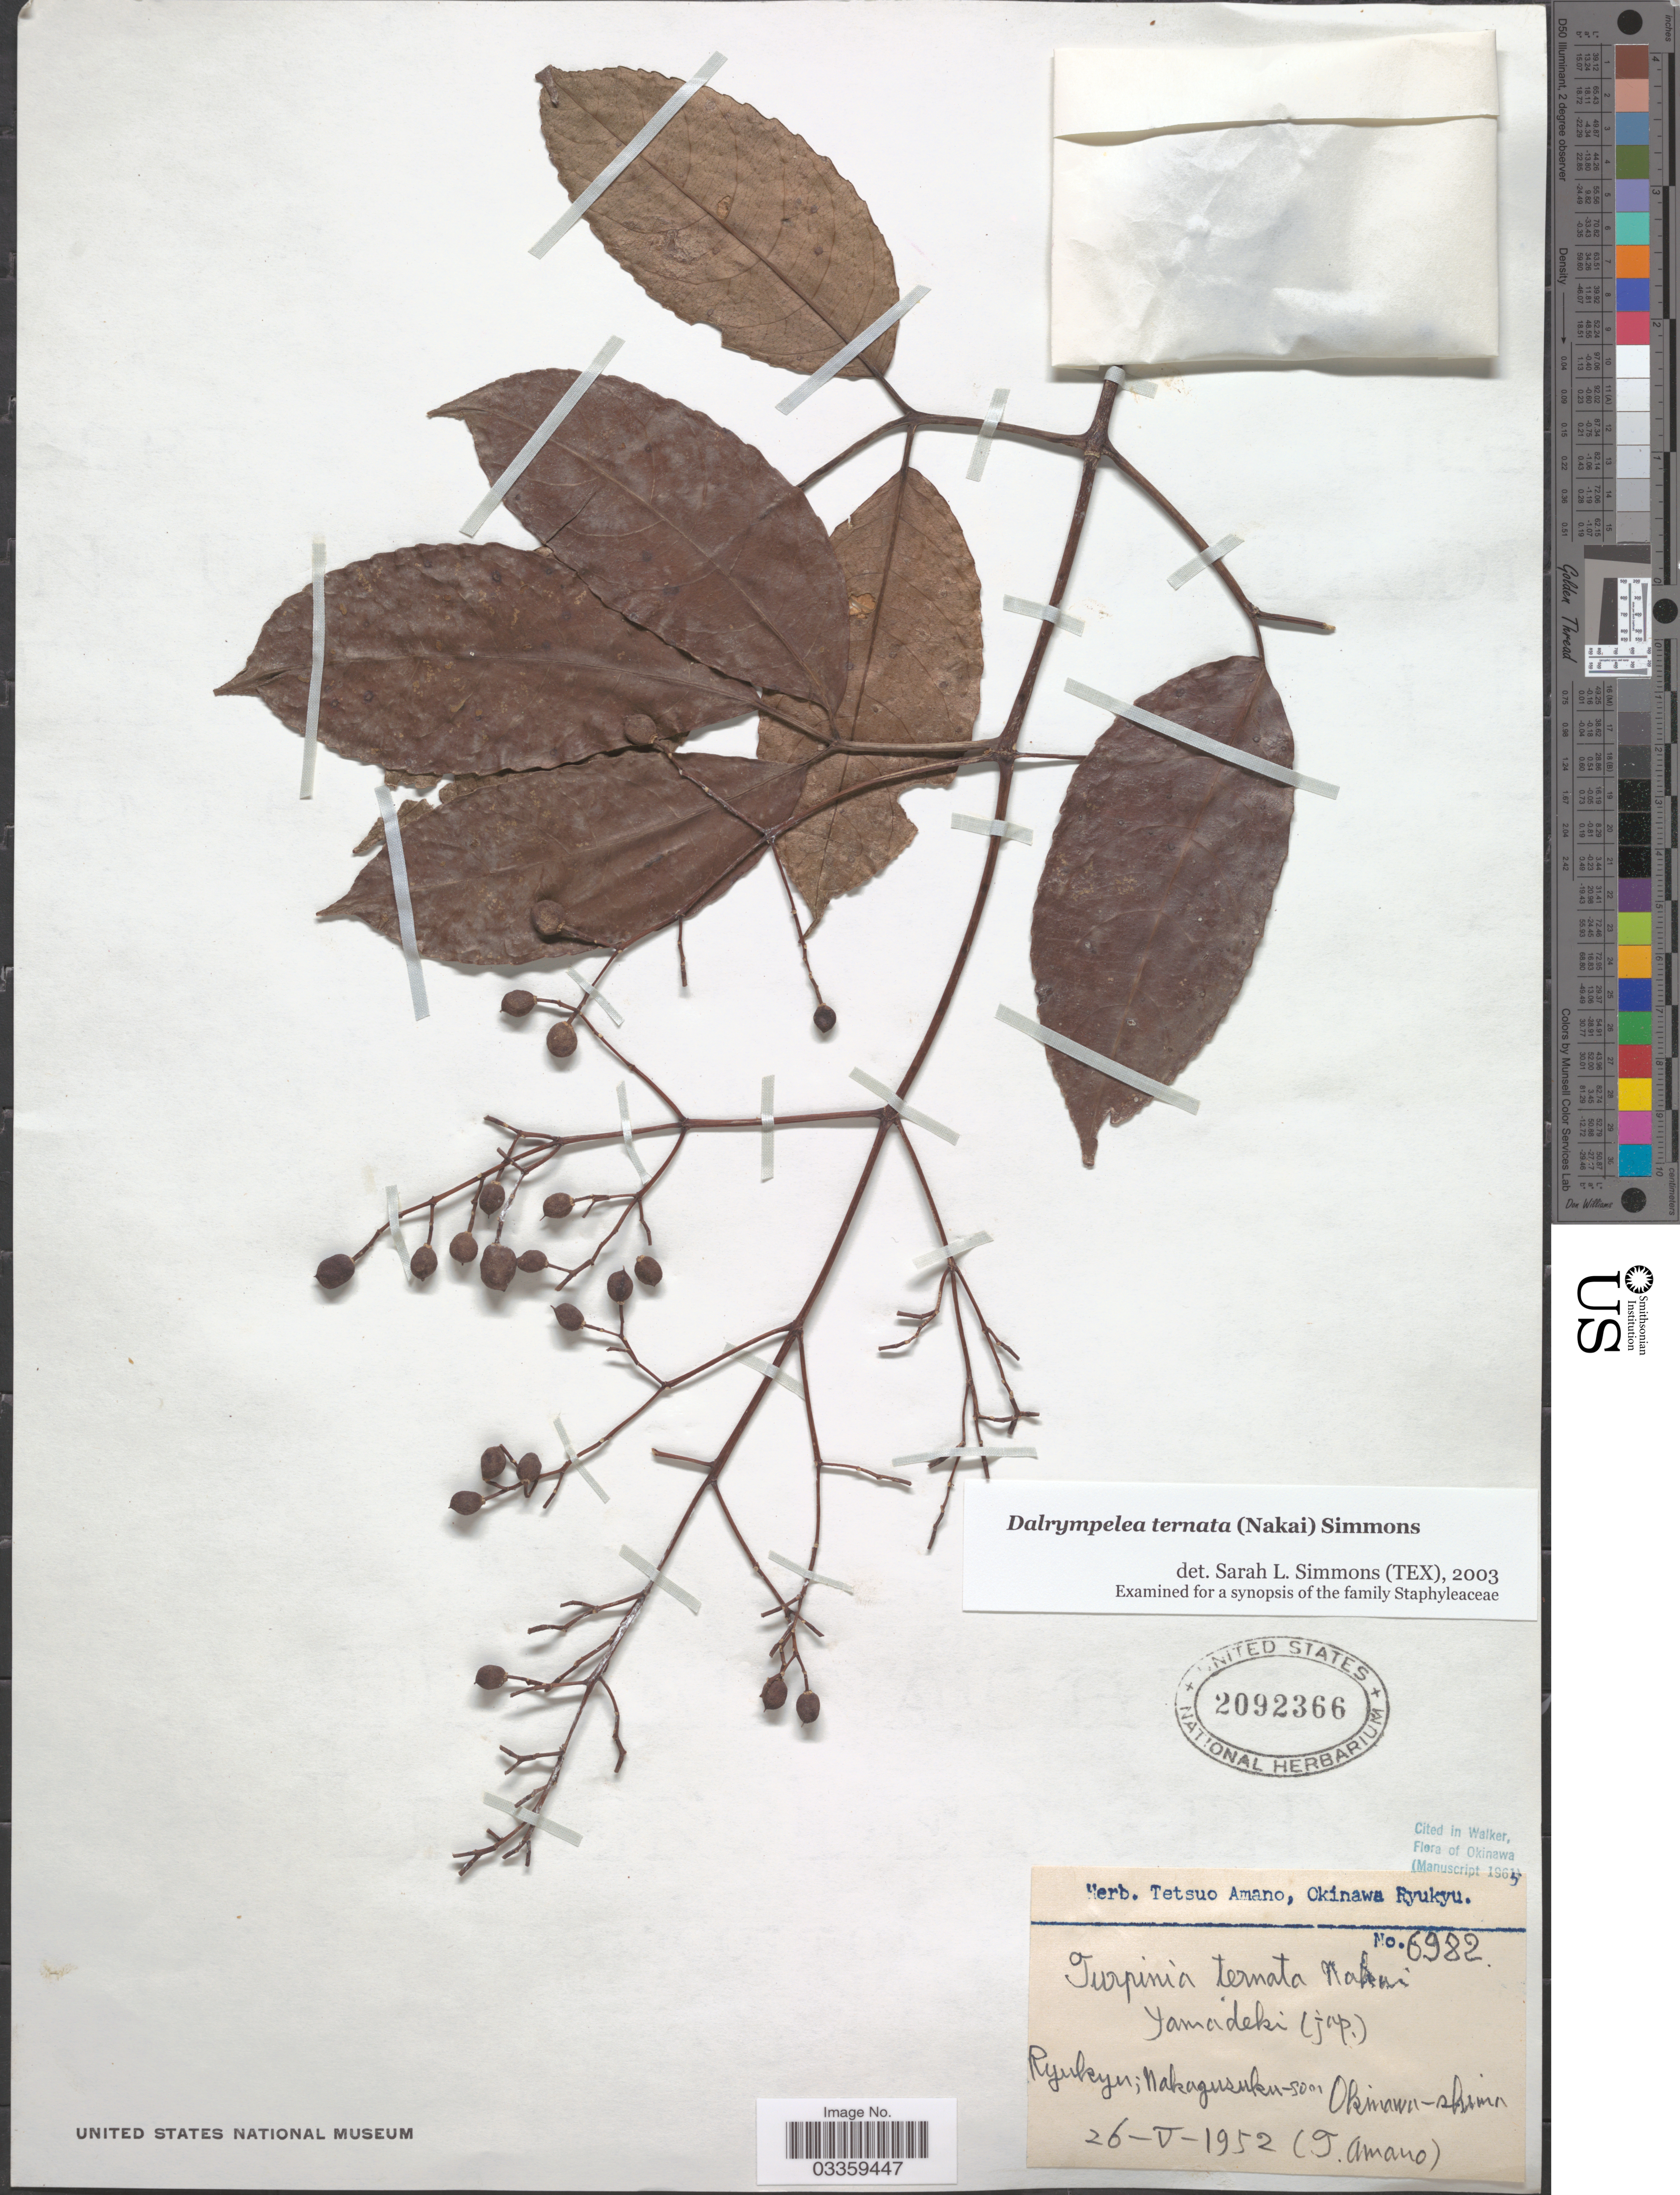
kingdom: Plantae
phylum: Tracheophyta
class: Magnoliopsida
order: Crossosomatales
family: Staphyleaceae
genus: Turpinia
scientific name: Turpinia ternata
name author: Nakai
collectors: T. Amano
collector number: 6982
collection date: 1952-05-26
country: Japan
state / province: Okinawa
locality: Ryukyu; Nakagusuku-son. Okinawa-shima.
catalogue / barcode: US 2092366